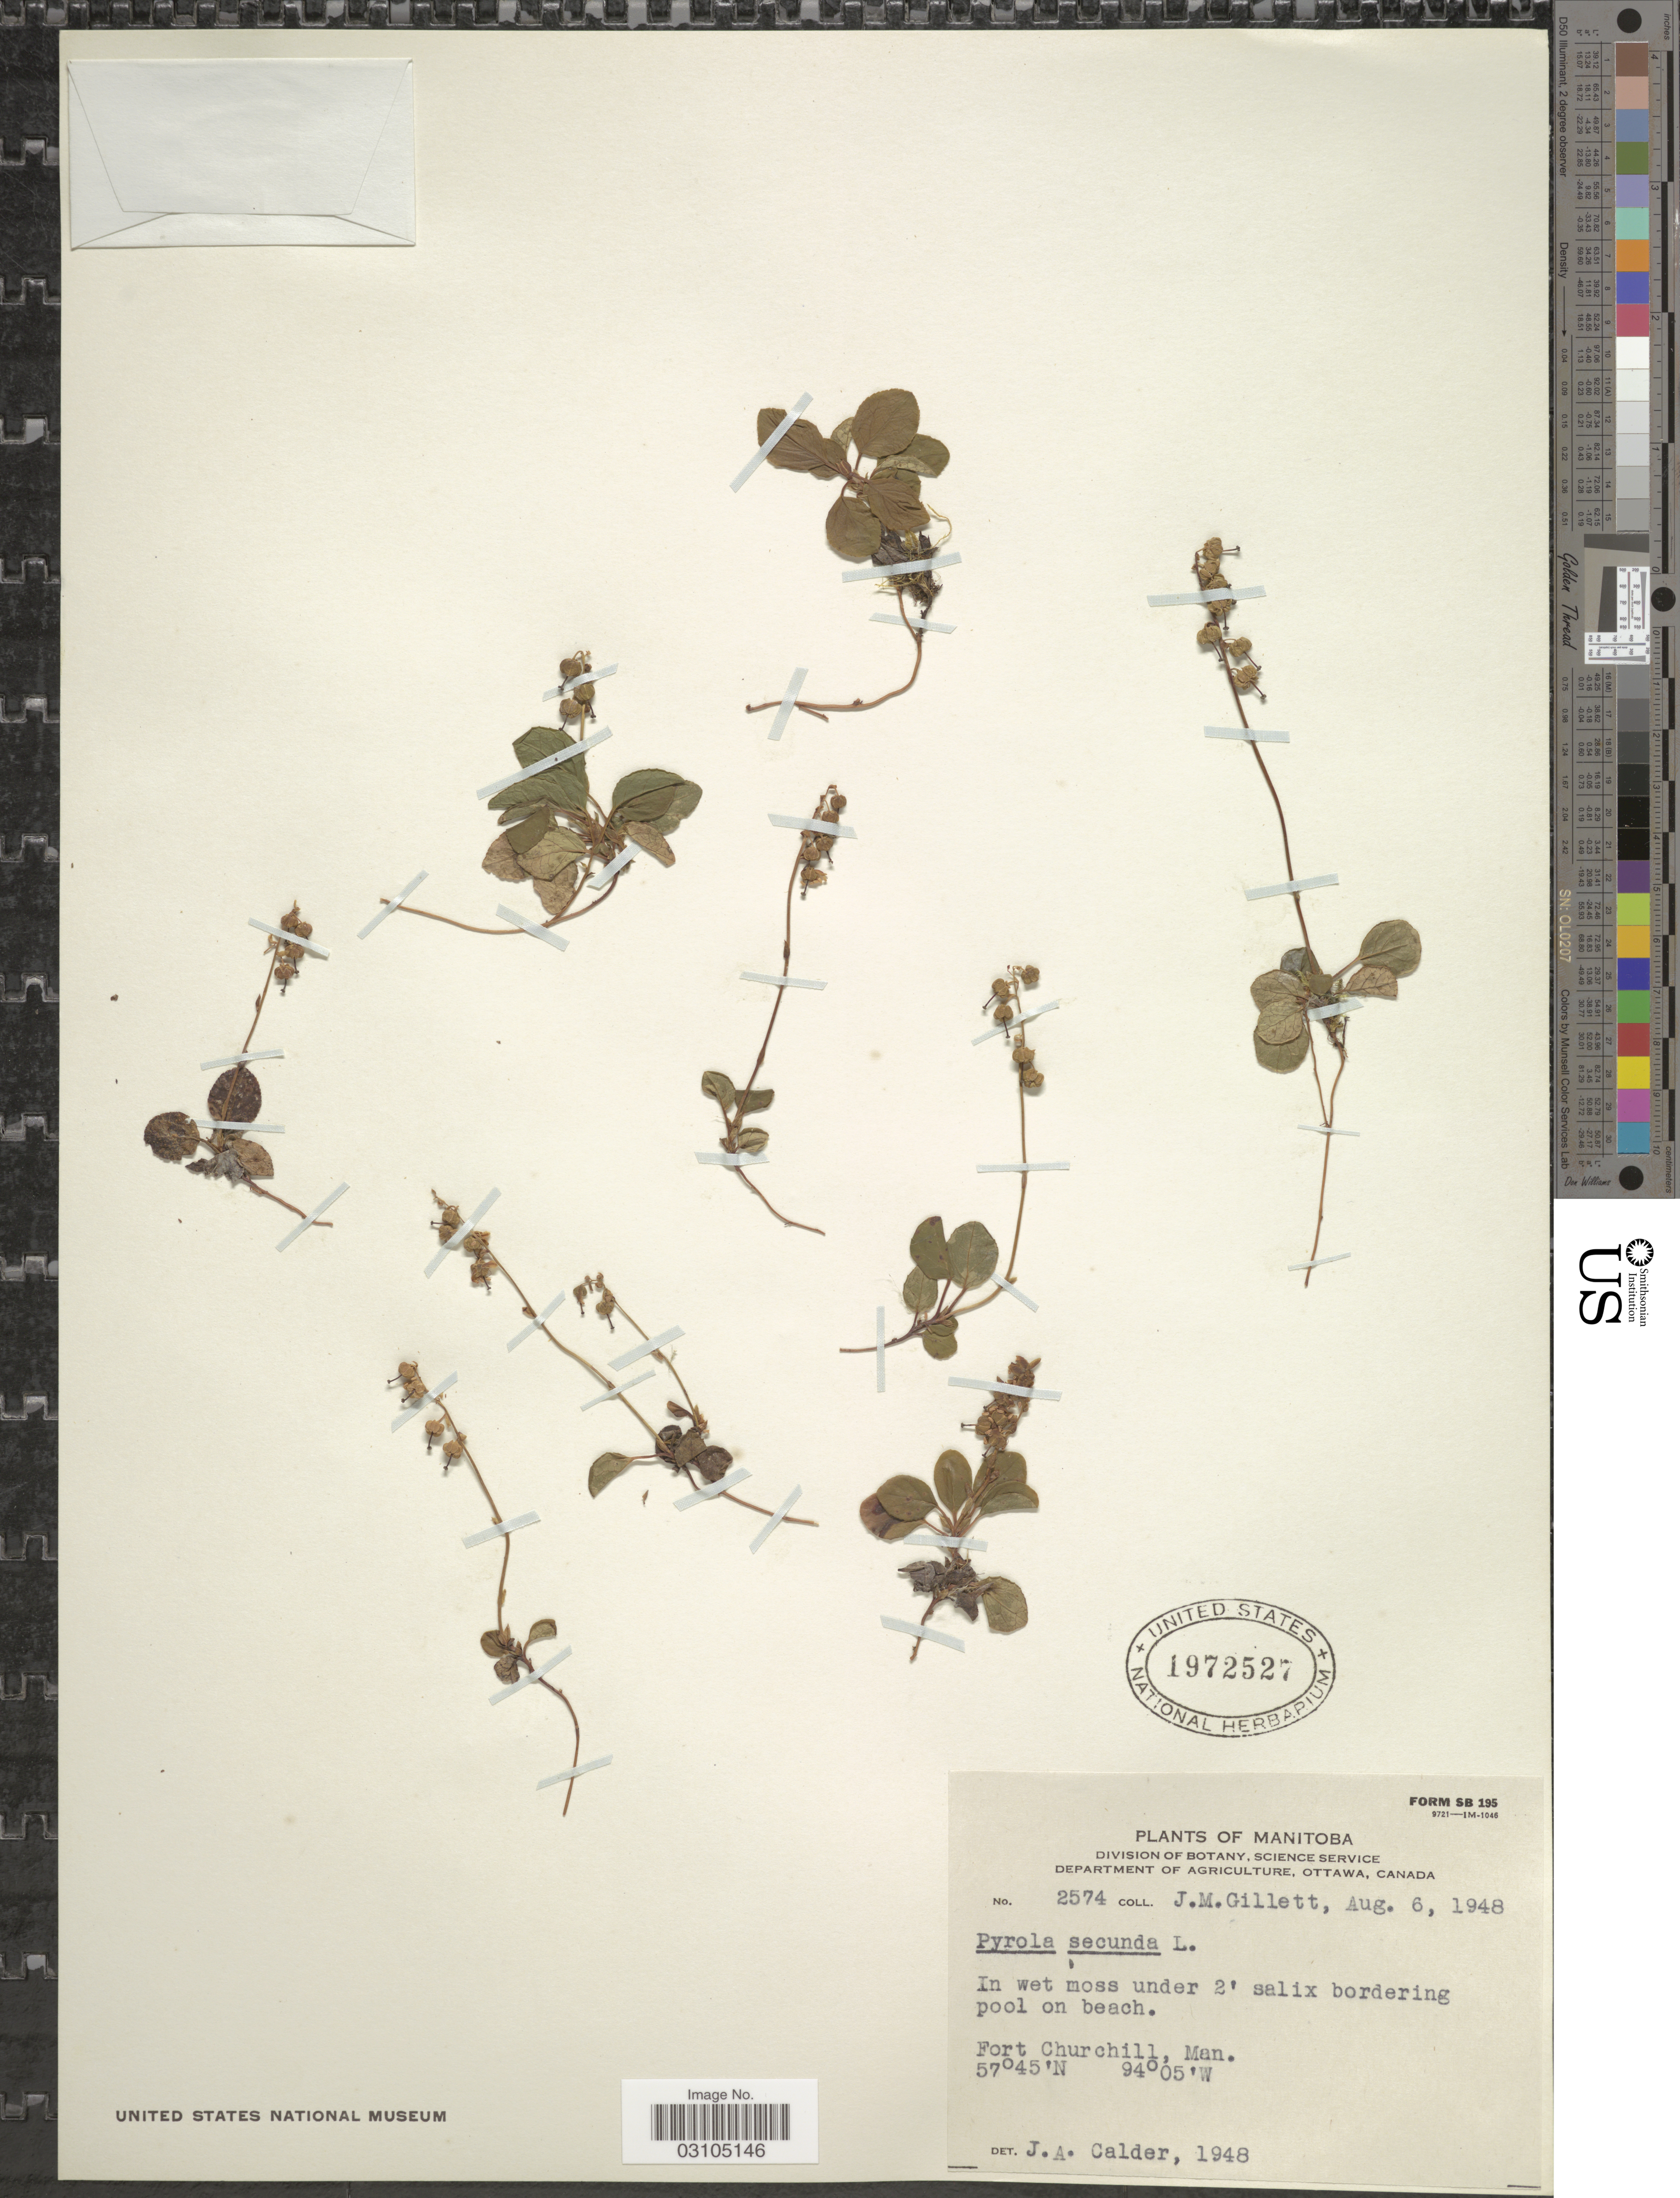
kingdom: Plantae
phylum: Tracheophyta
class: Magnoliopsida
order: Ericales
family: Ericaceae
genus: Orthilia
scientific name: Orthilia secunda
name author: (L.) House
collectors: J. M. Gillett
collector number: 2574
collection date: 1948-08-06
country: Canada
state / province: Manitoba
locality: Fort Churchill, Man.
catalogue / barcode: US 1972527